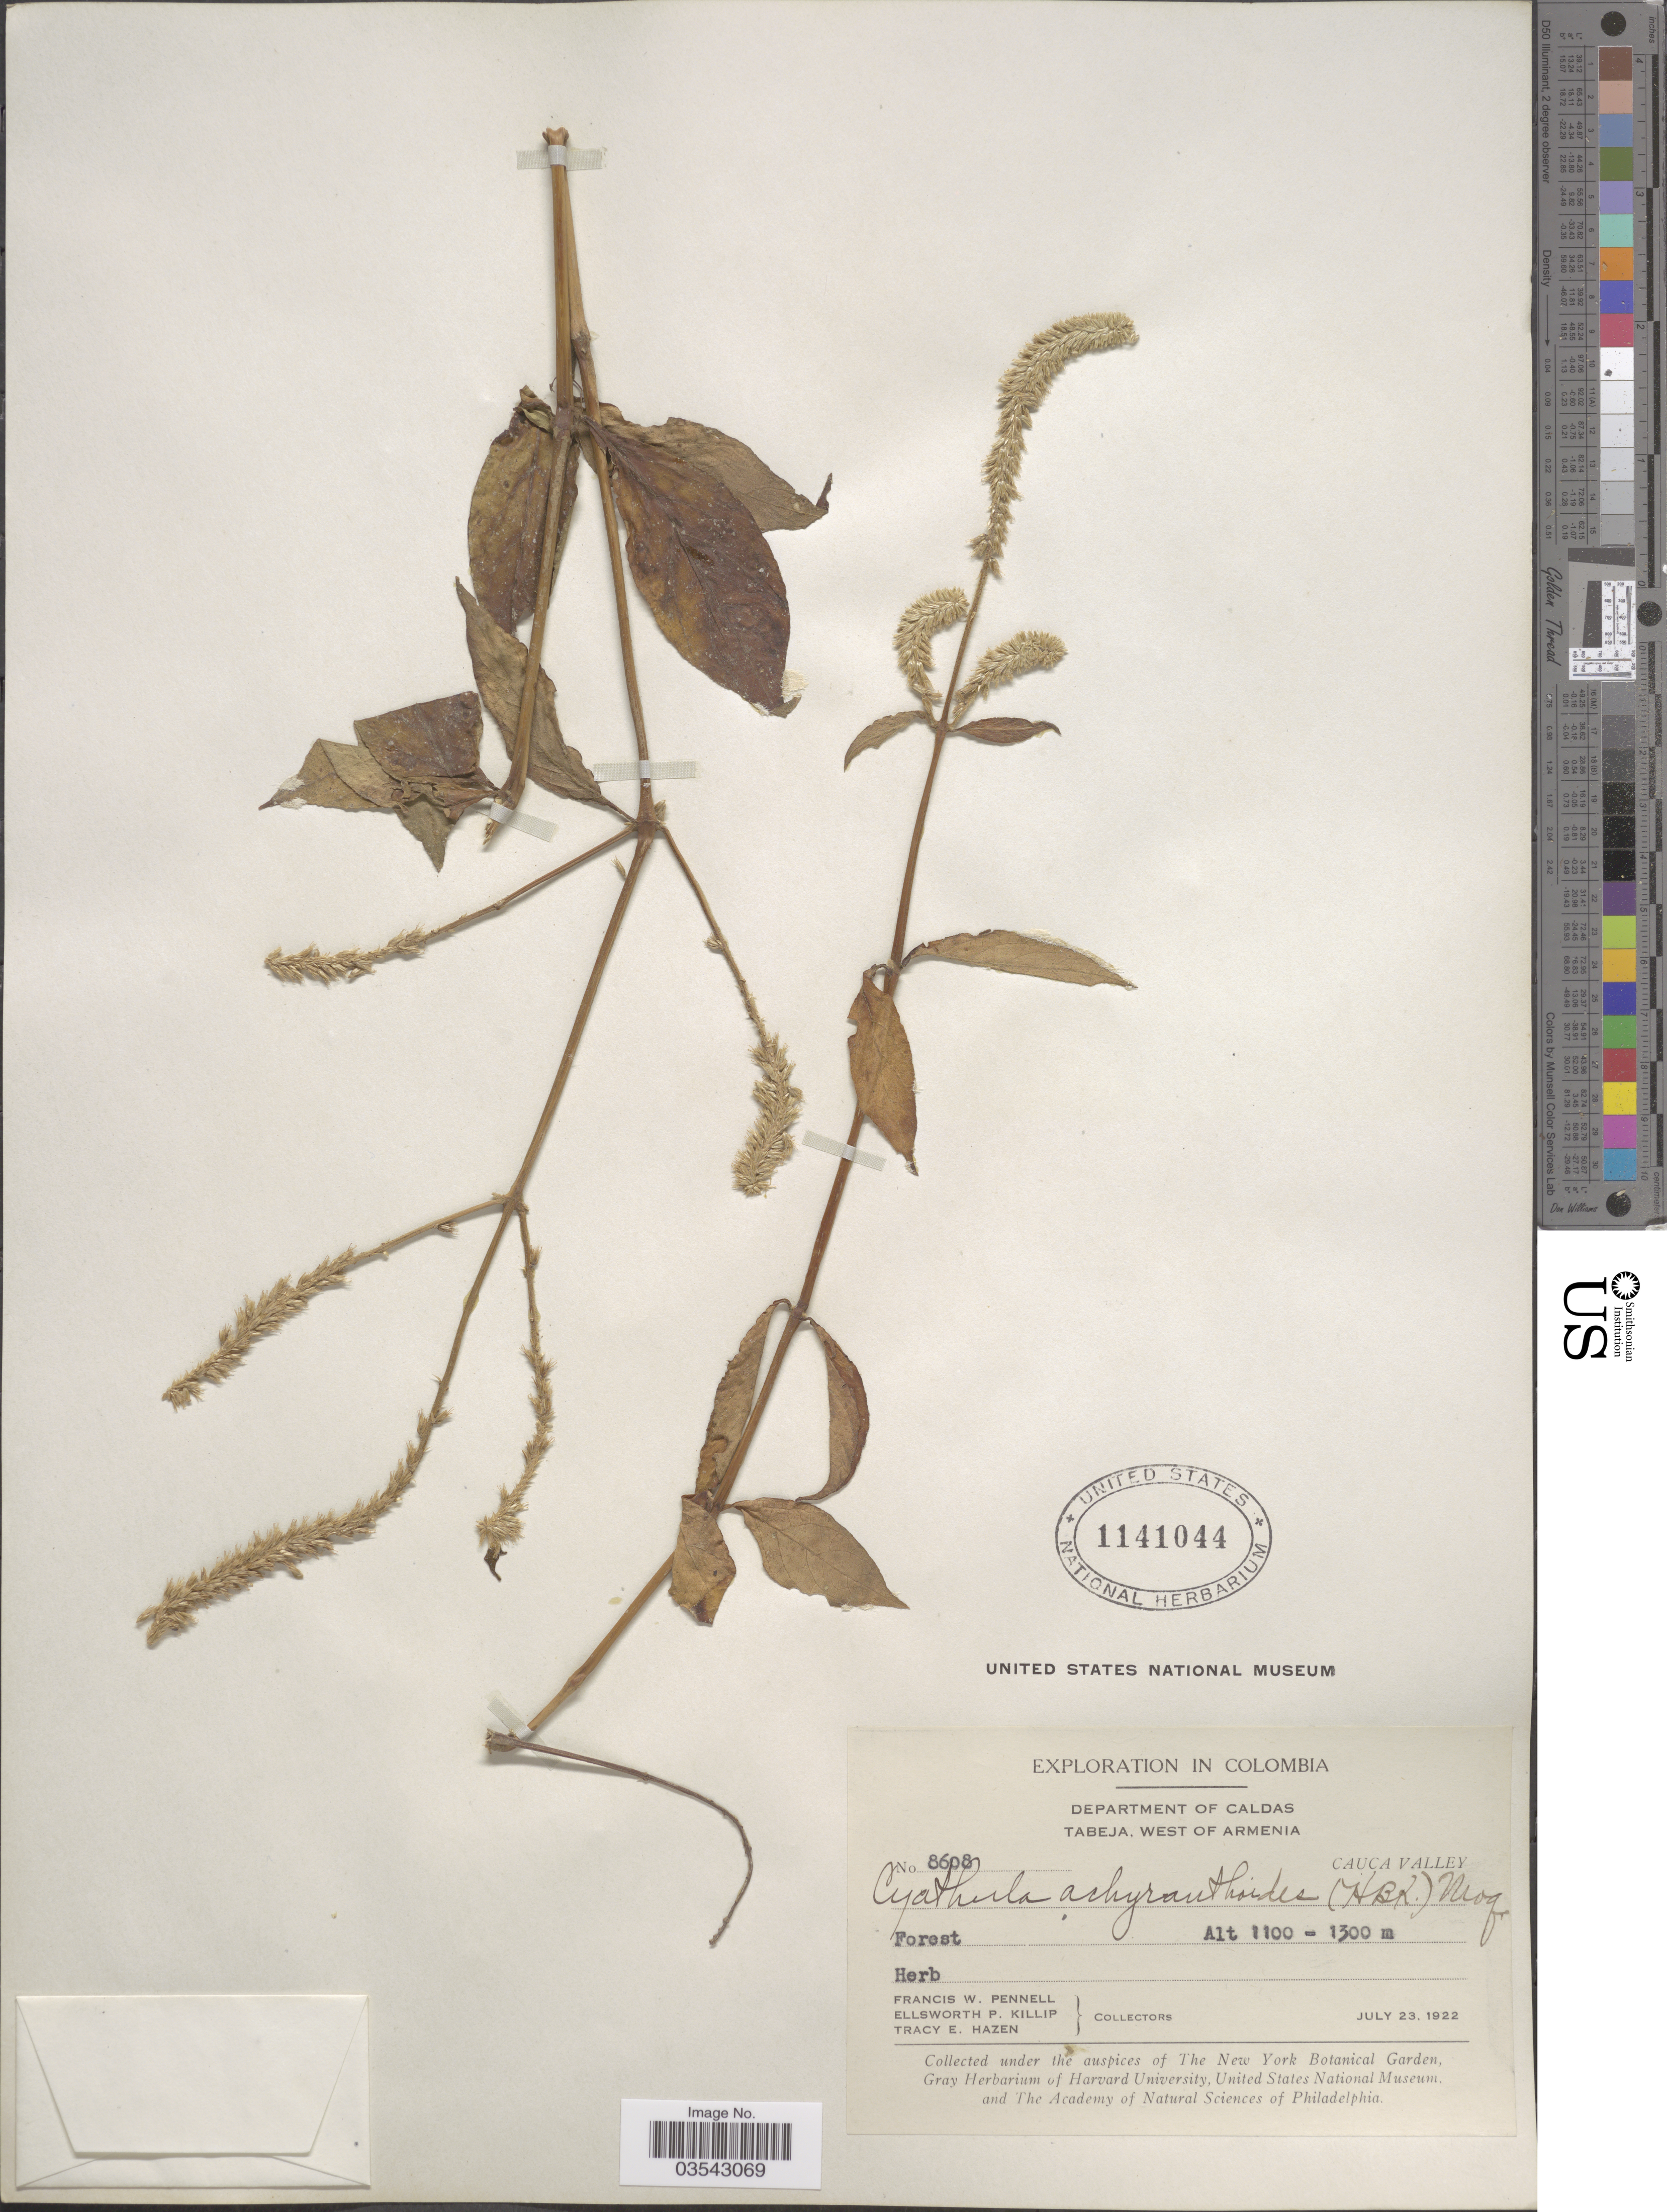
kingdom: Plantae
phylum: Tracheophyta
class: Magnoliopsida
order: Caryophyllales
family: Amaranthaceae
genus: Cyathula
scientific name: Cyathula achyranthoides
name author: (Kunth) Moq.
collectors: F. W. Pennell, E. P. Killip & T. E. Hazen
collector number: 8608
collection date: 1922-07-23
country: Colombia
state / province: Caldas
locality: Department of Caldas, Tabeja, West of Armenia. Cauca Valley. Forest.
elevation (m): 1100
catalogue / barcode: US 1141044